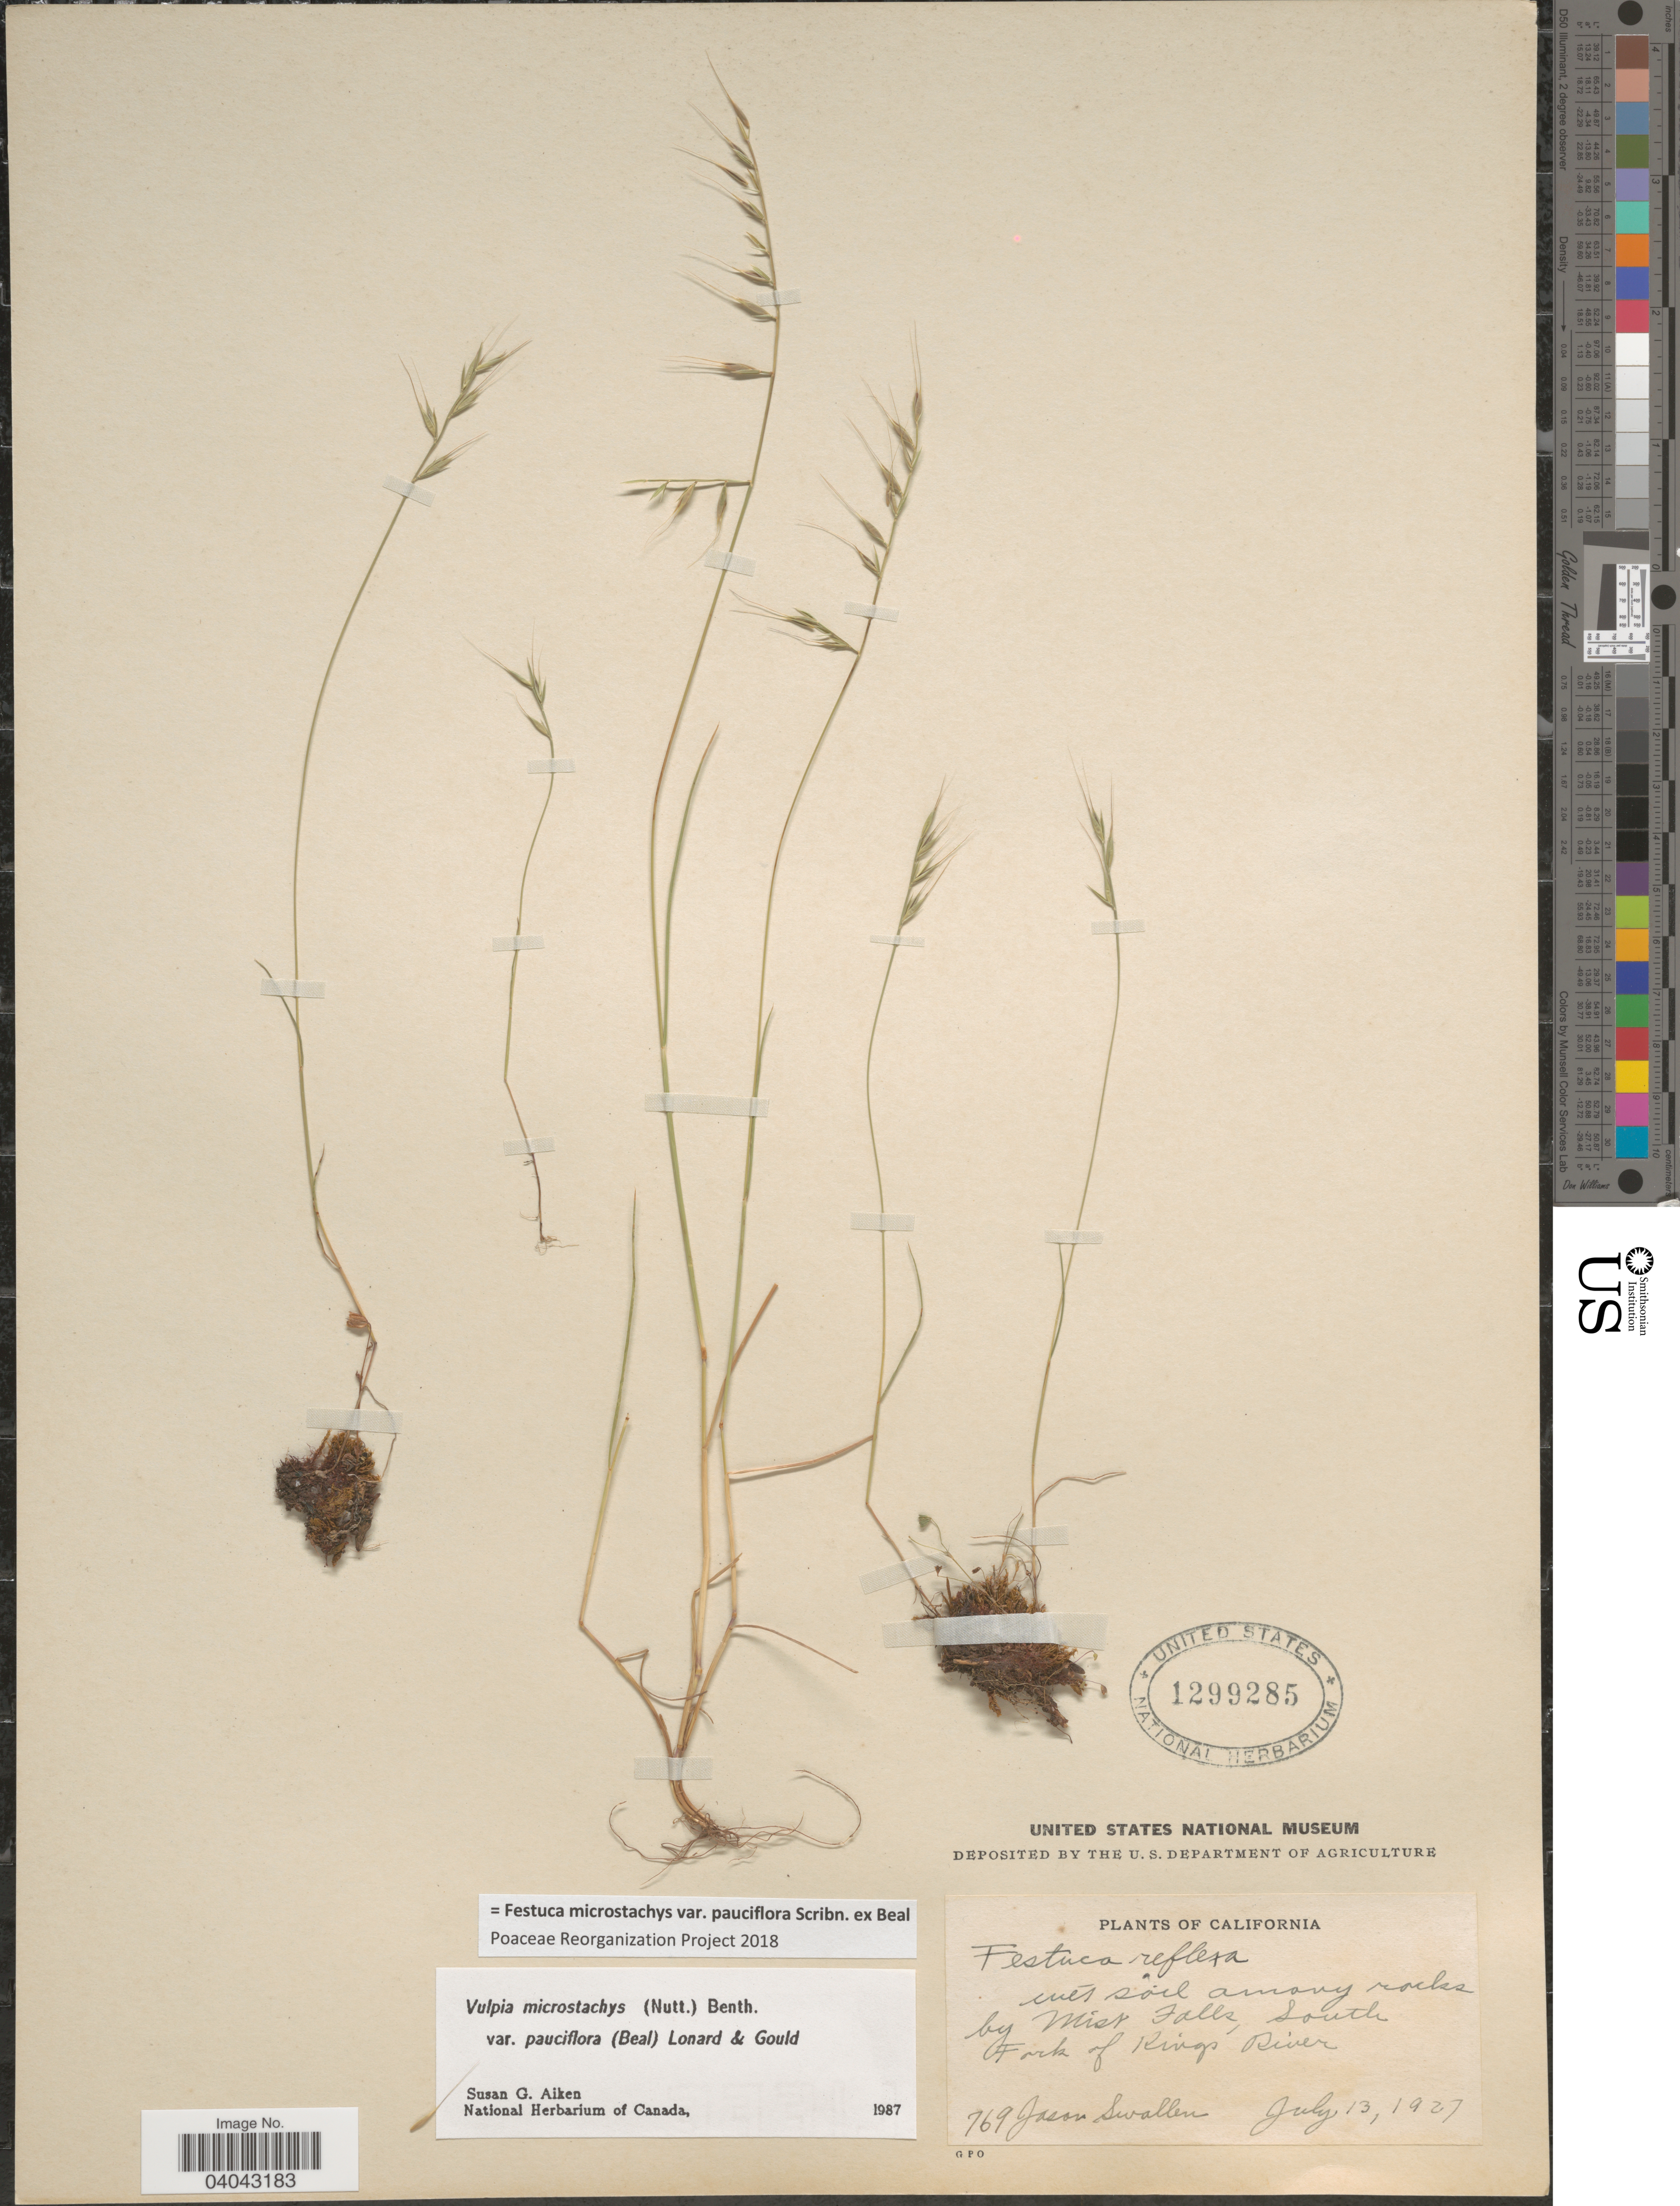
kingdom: Plantae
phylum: Tracheophyta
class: Liliopsida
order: Poales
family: Poaceae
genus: Festuca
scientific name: Festuca microstachys var. pauciflora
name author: Scribn. ex W.J. Beal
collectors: J. R. Swallen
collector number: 769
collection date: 1927-07-13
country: United States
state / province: California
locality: Wet soil among rocks by Mist Falls, South Fork of Kings River.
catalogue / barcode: US 1299285